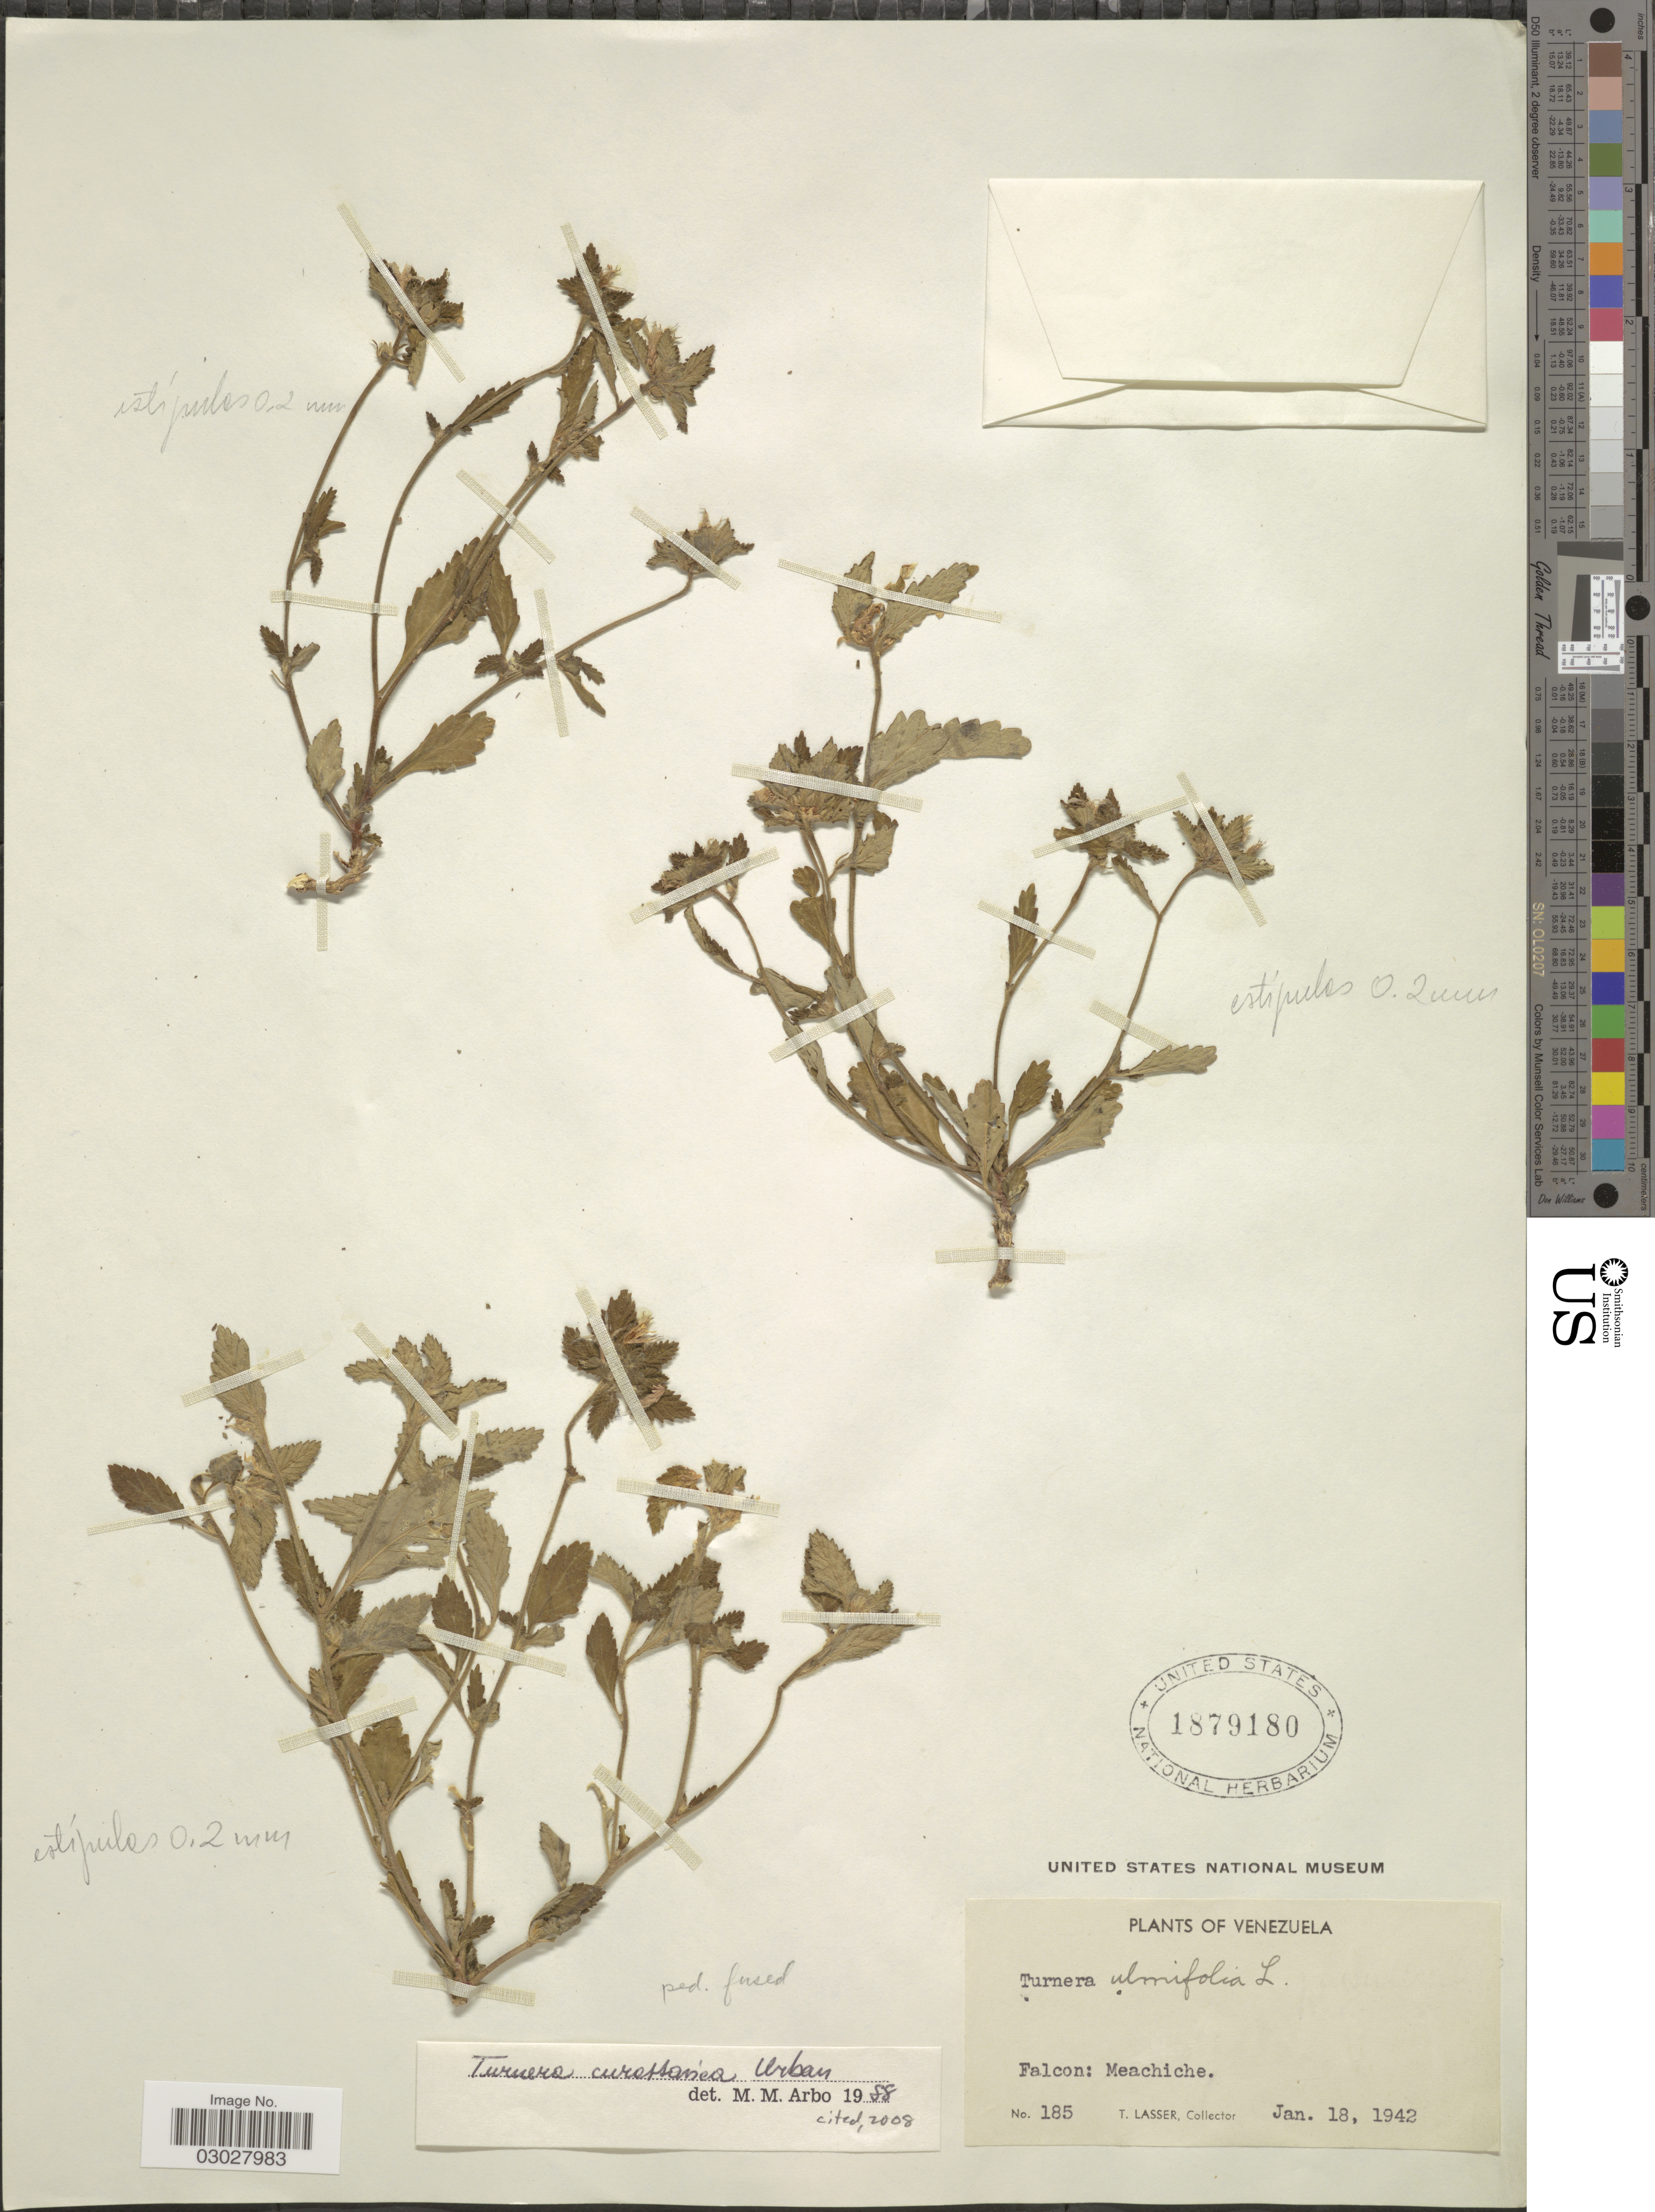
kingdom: Plantae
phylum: Tracheophyta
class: Magnoliopsida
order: Malpighiales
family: Turneraceae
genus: Turnera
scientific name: Turnera curassavica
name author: Urb.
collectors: T. Lasser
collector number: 185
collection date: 1942-01-18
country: Venezuela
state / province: Falcón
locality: Falcon: Meachiche.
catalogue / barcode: US 1879180